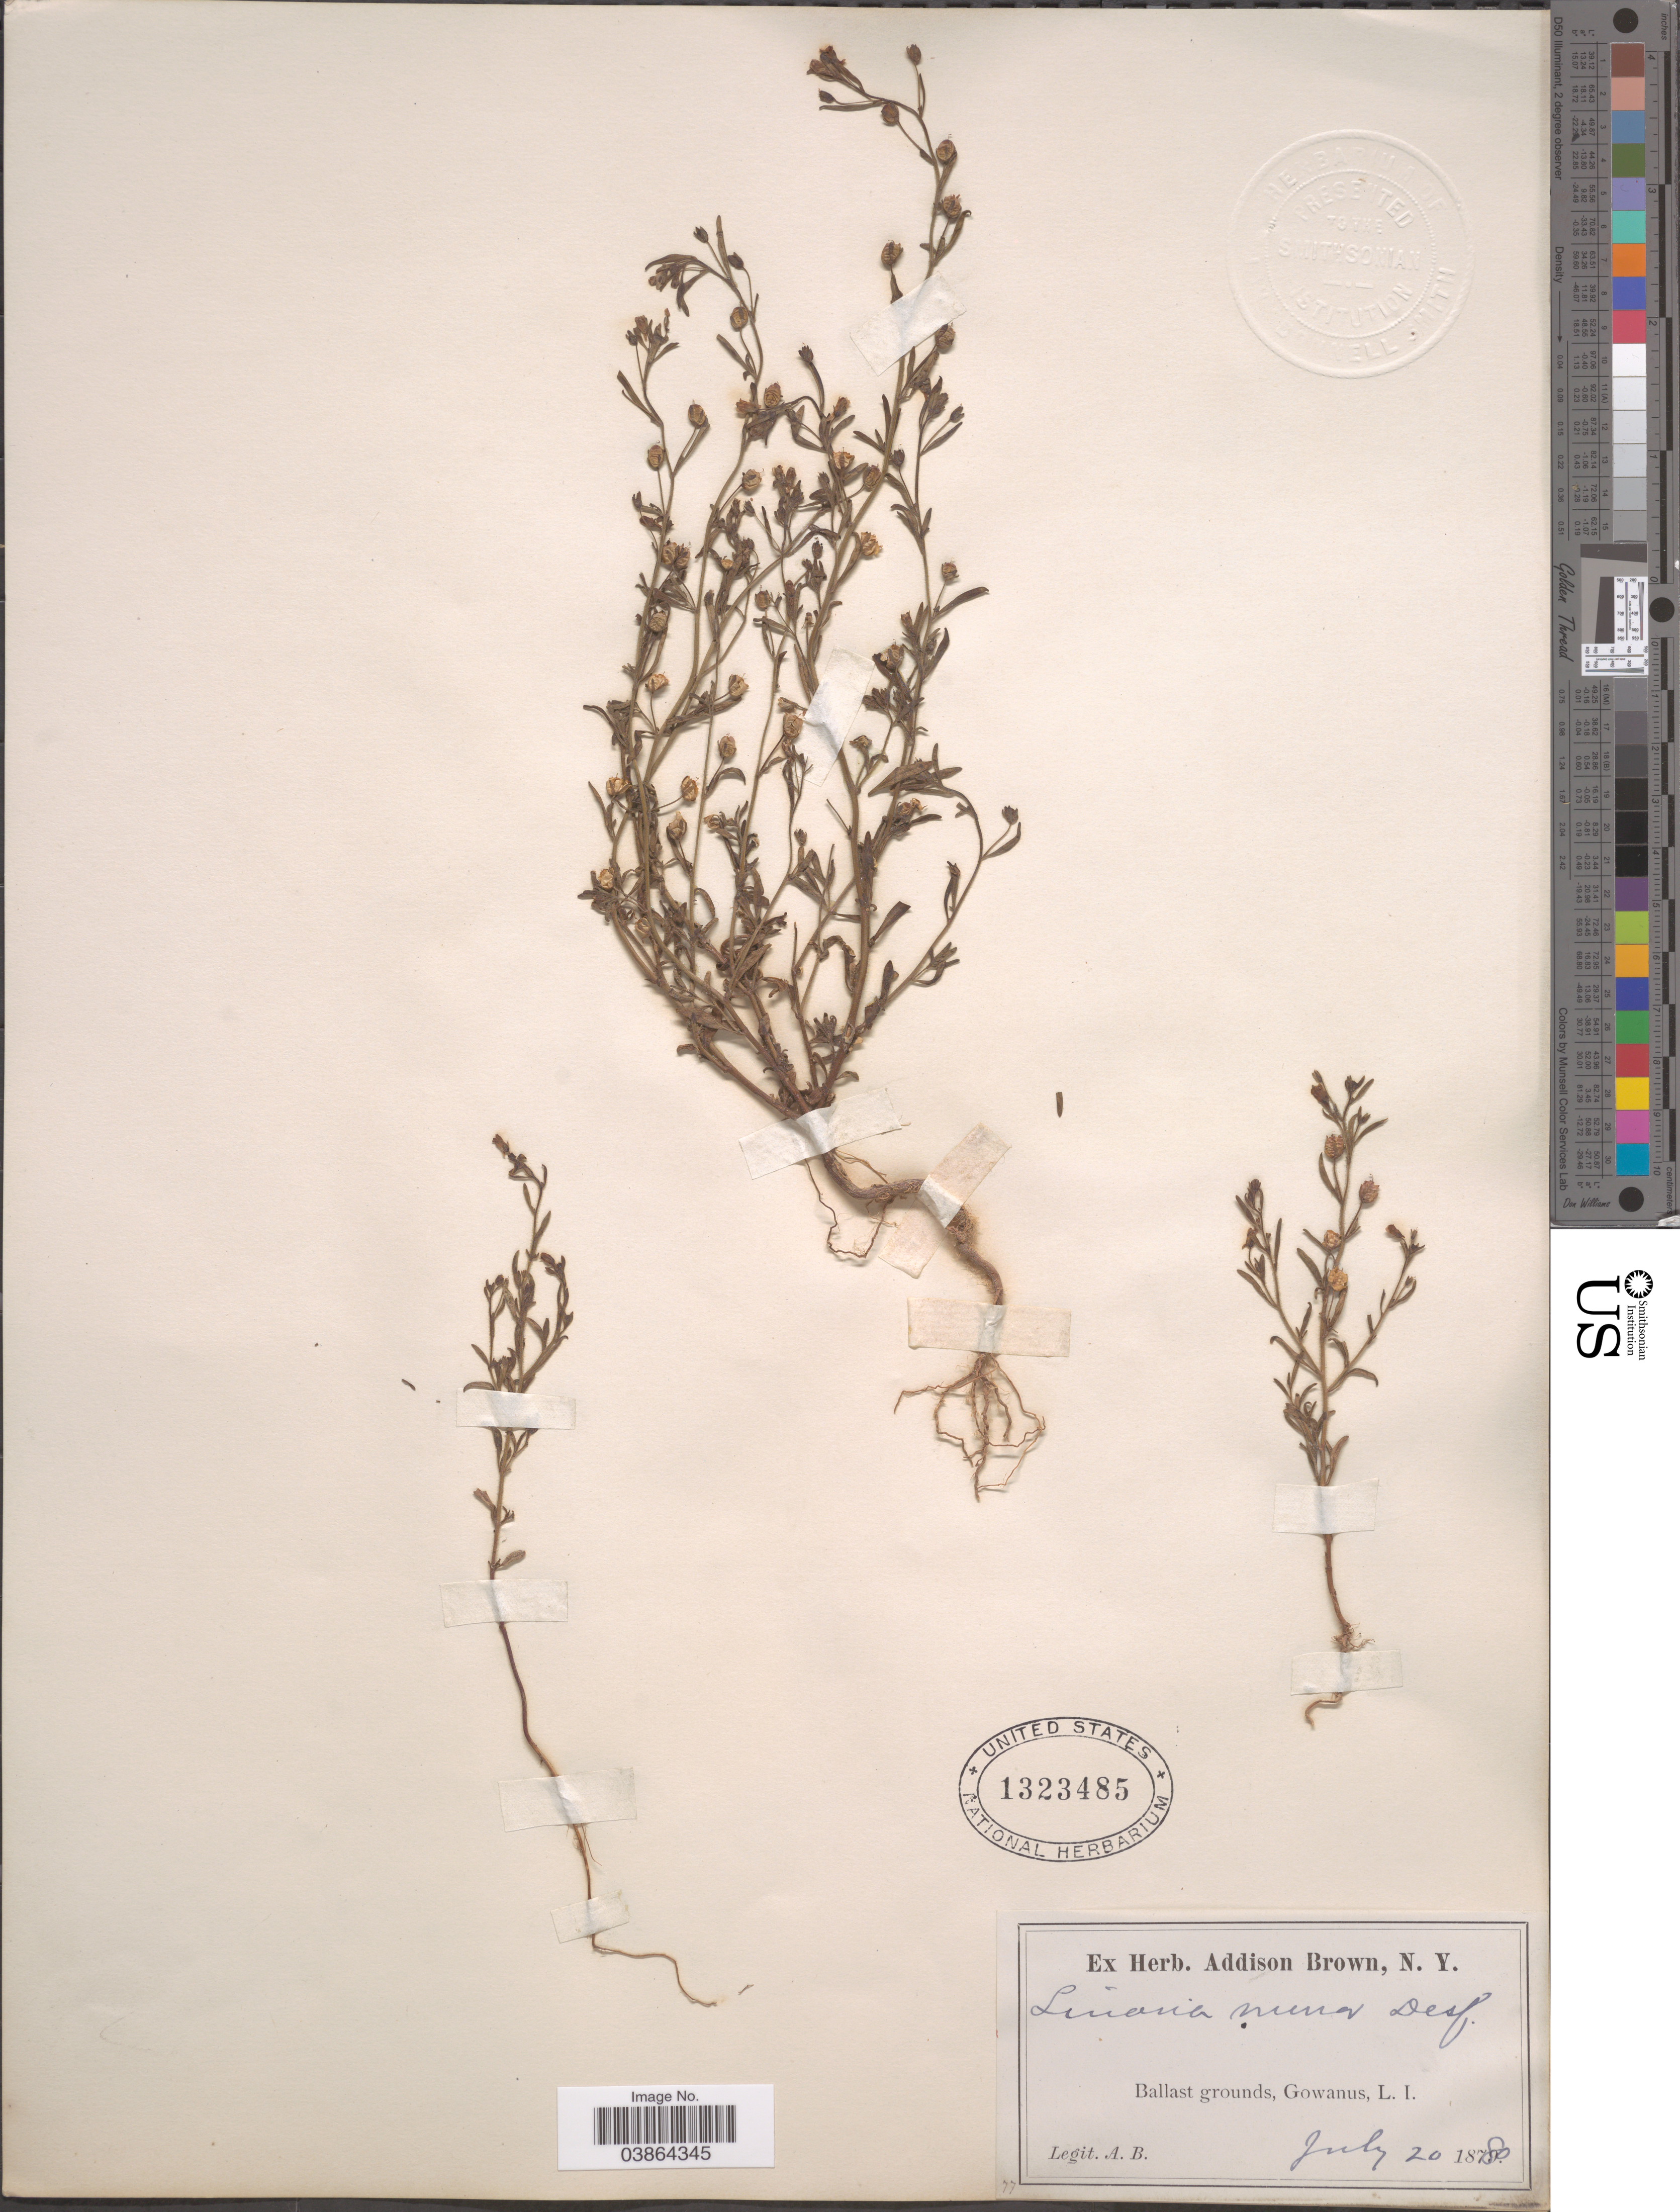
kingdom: Plantae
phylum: Tracheophyta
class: Magnoliopsida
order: Lamiales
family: Plantaginaceae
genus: Chaenorrhinum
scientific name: Chaenorrhinum minor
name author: (L.) Lange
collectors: A. Brown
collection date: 1880-07-20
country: United States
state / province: New York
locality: Gowanus, L. I.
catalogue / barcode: US 1323485